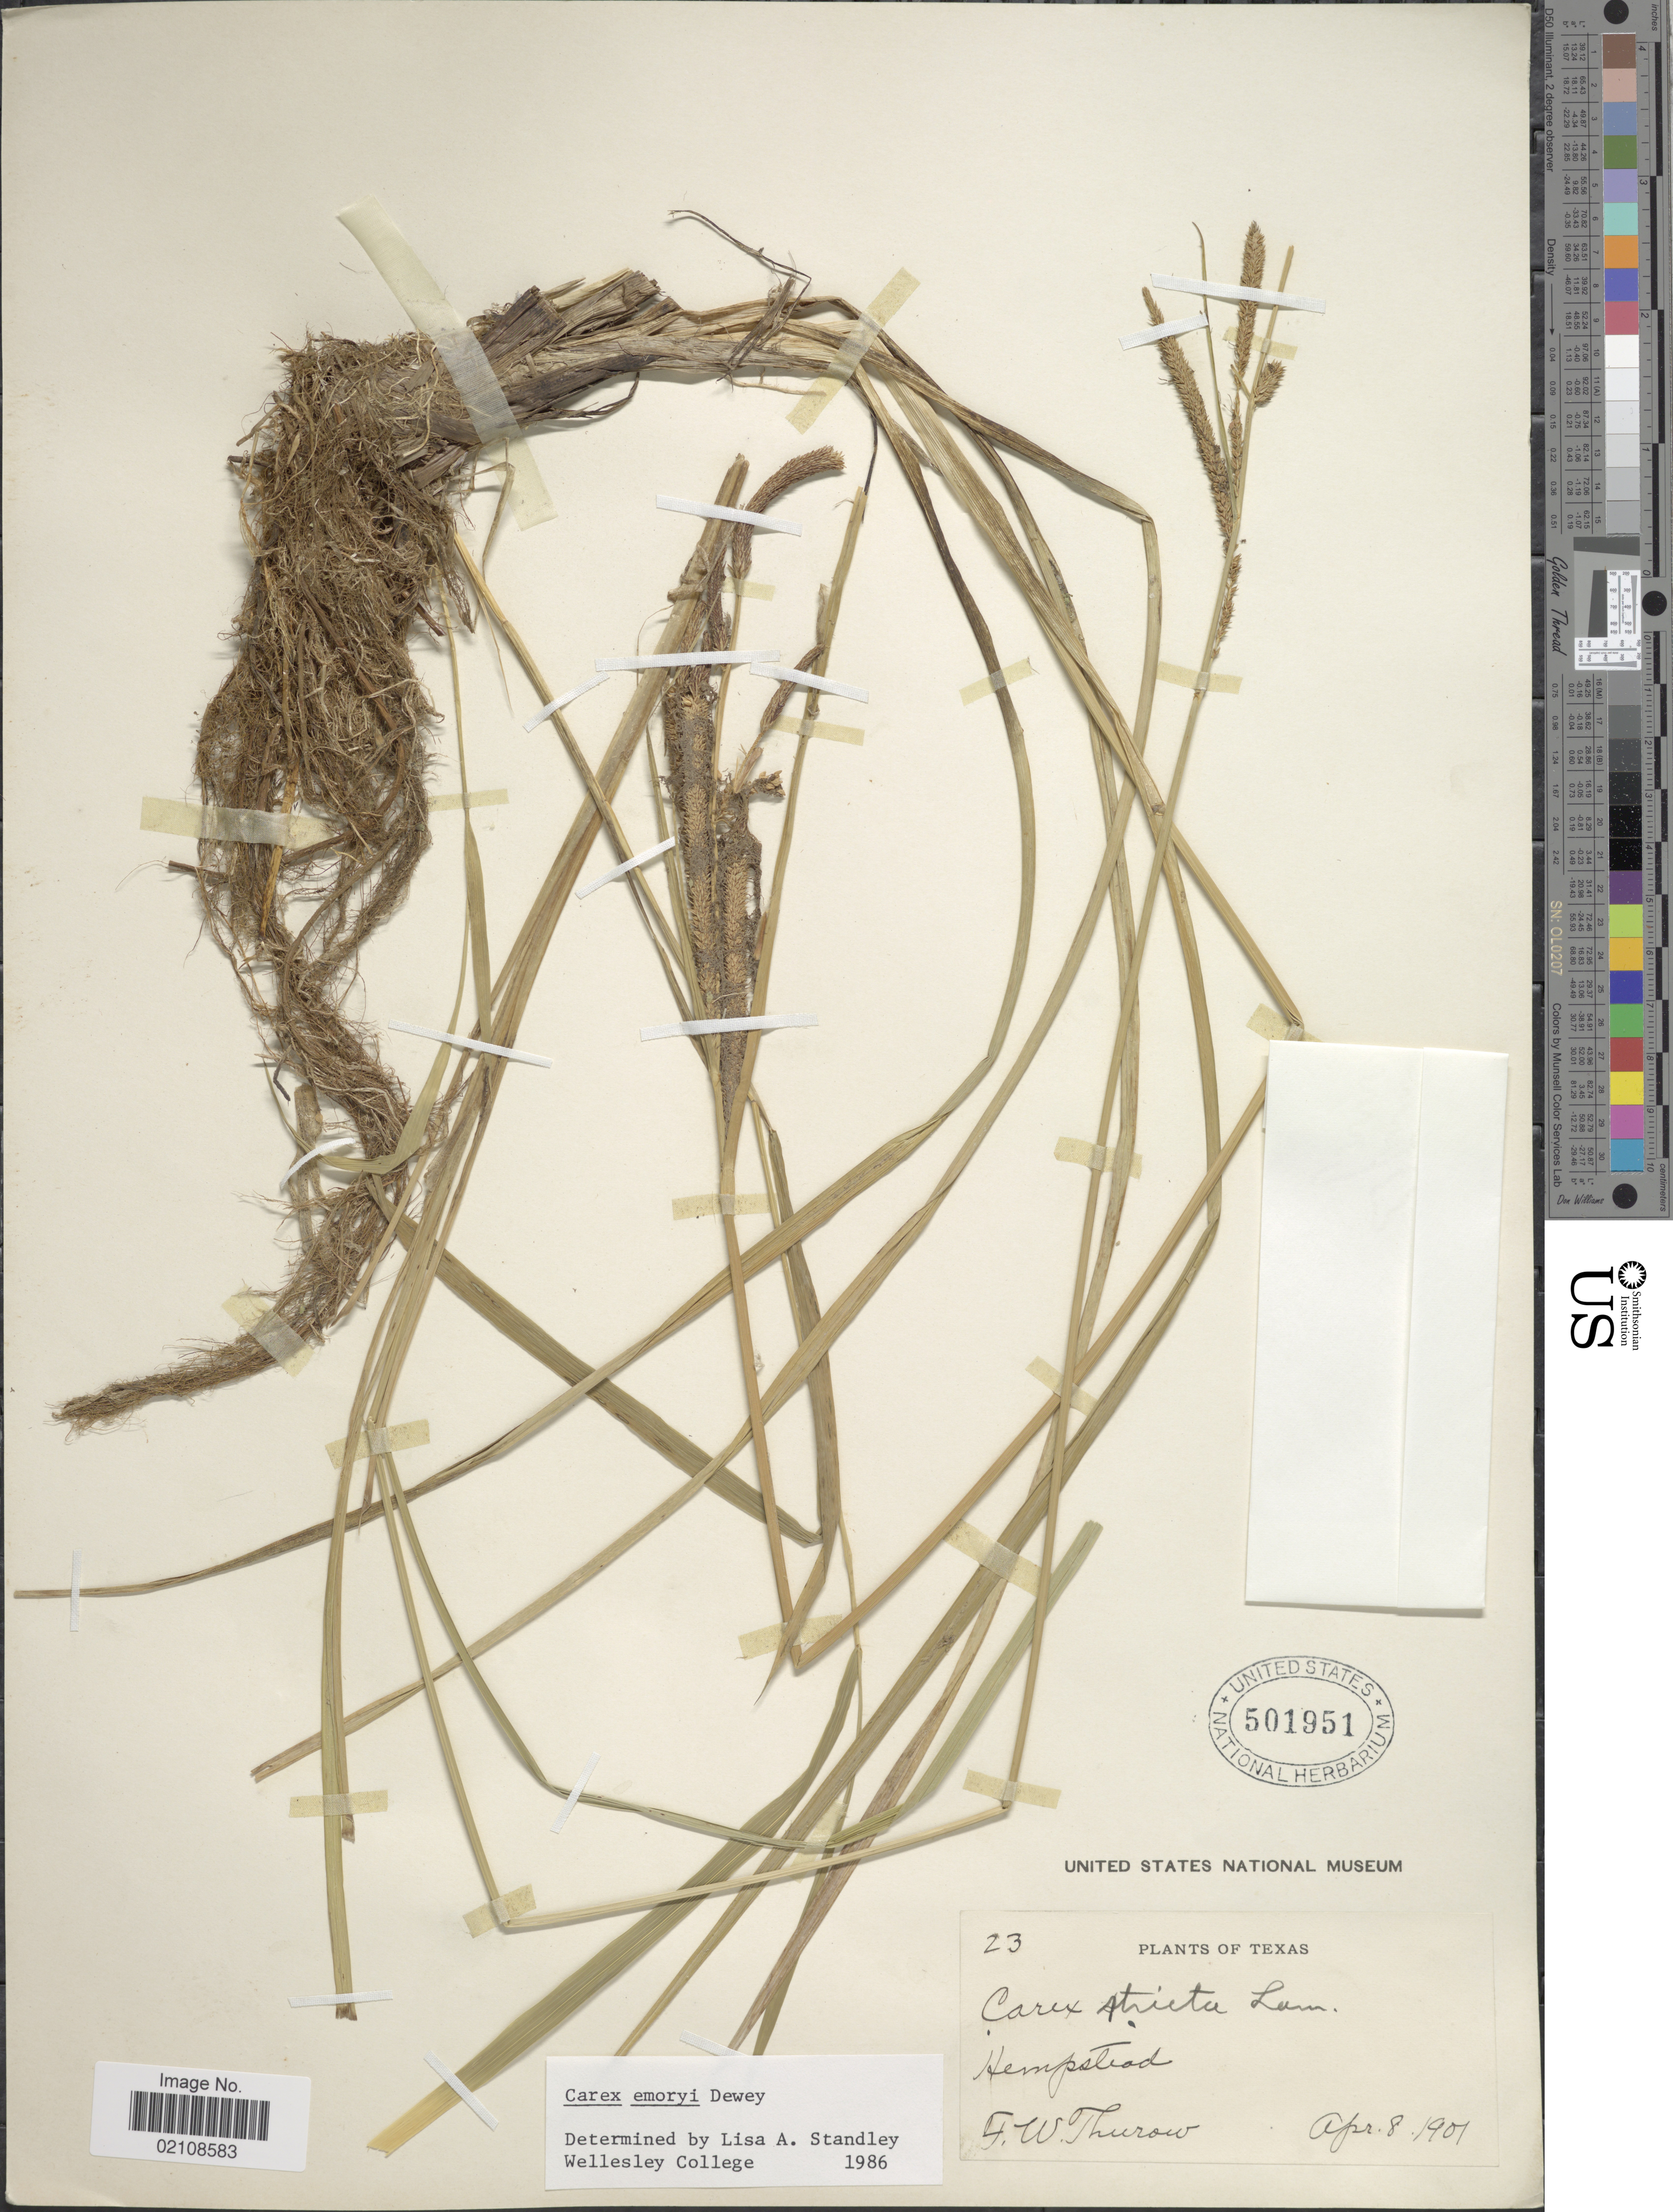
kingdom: Plantae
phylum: Tracheophyta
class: Liliopsida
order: Poales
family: Cyperaceae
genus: Carex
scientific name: Carex emoryi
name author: Dewey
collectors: F. W. Thurow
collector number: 23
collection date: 1901-04-08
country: United States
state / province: Texas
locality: Hempstead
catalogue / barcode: US 501951